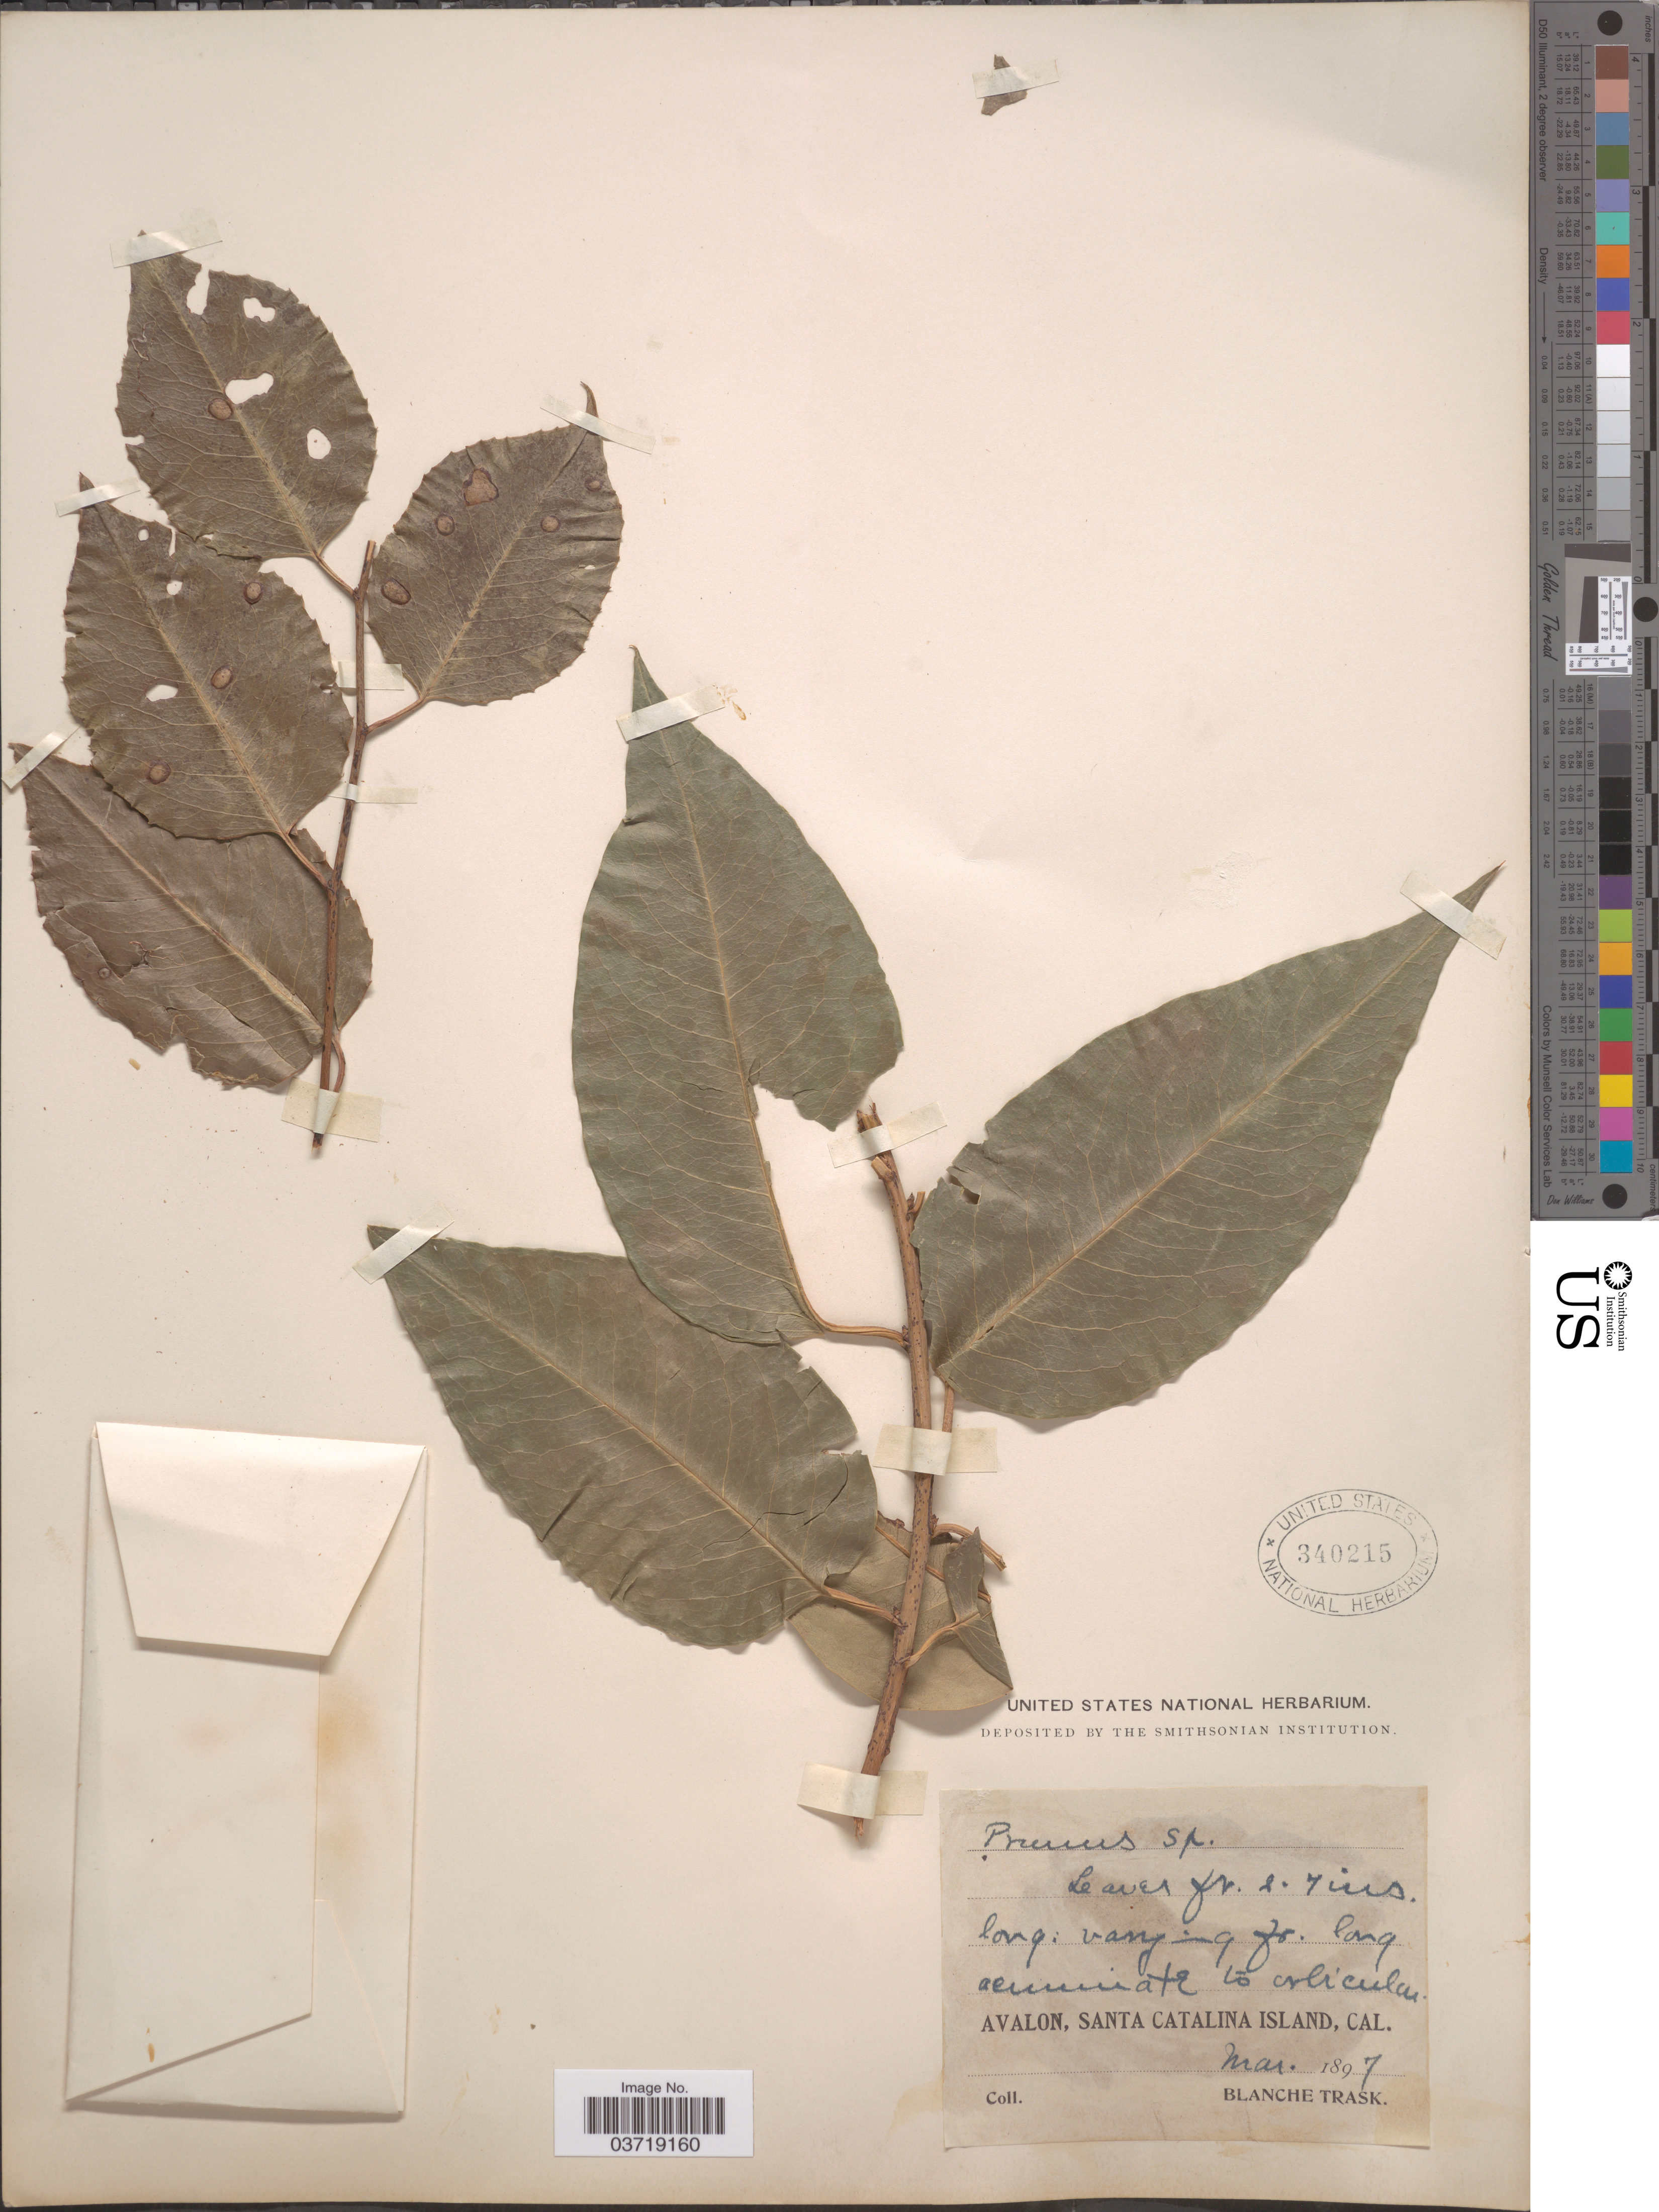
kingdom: Plantae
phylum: Tracheophyta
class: Magnoliopsida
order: Rosales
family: Rosaceae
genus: Prunus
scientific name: Prunus ilicifolia var. occidentalis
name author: K. Brandegee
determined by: Strong, Mark T., (BOT), Smithsonian Institution - National Museum of Natural History (UNITED STATES)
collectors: B. Trask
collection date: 1897-05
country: United States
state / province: California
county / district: Los Angeles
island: Santa Catalina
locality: Avalon, Santa Catalina Island.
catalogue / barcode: US 340215